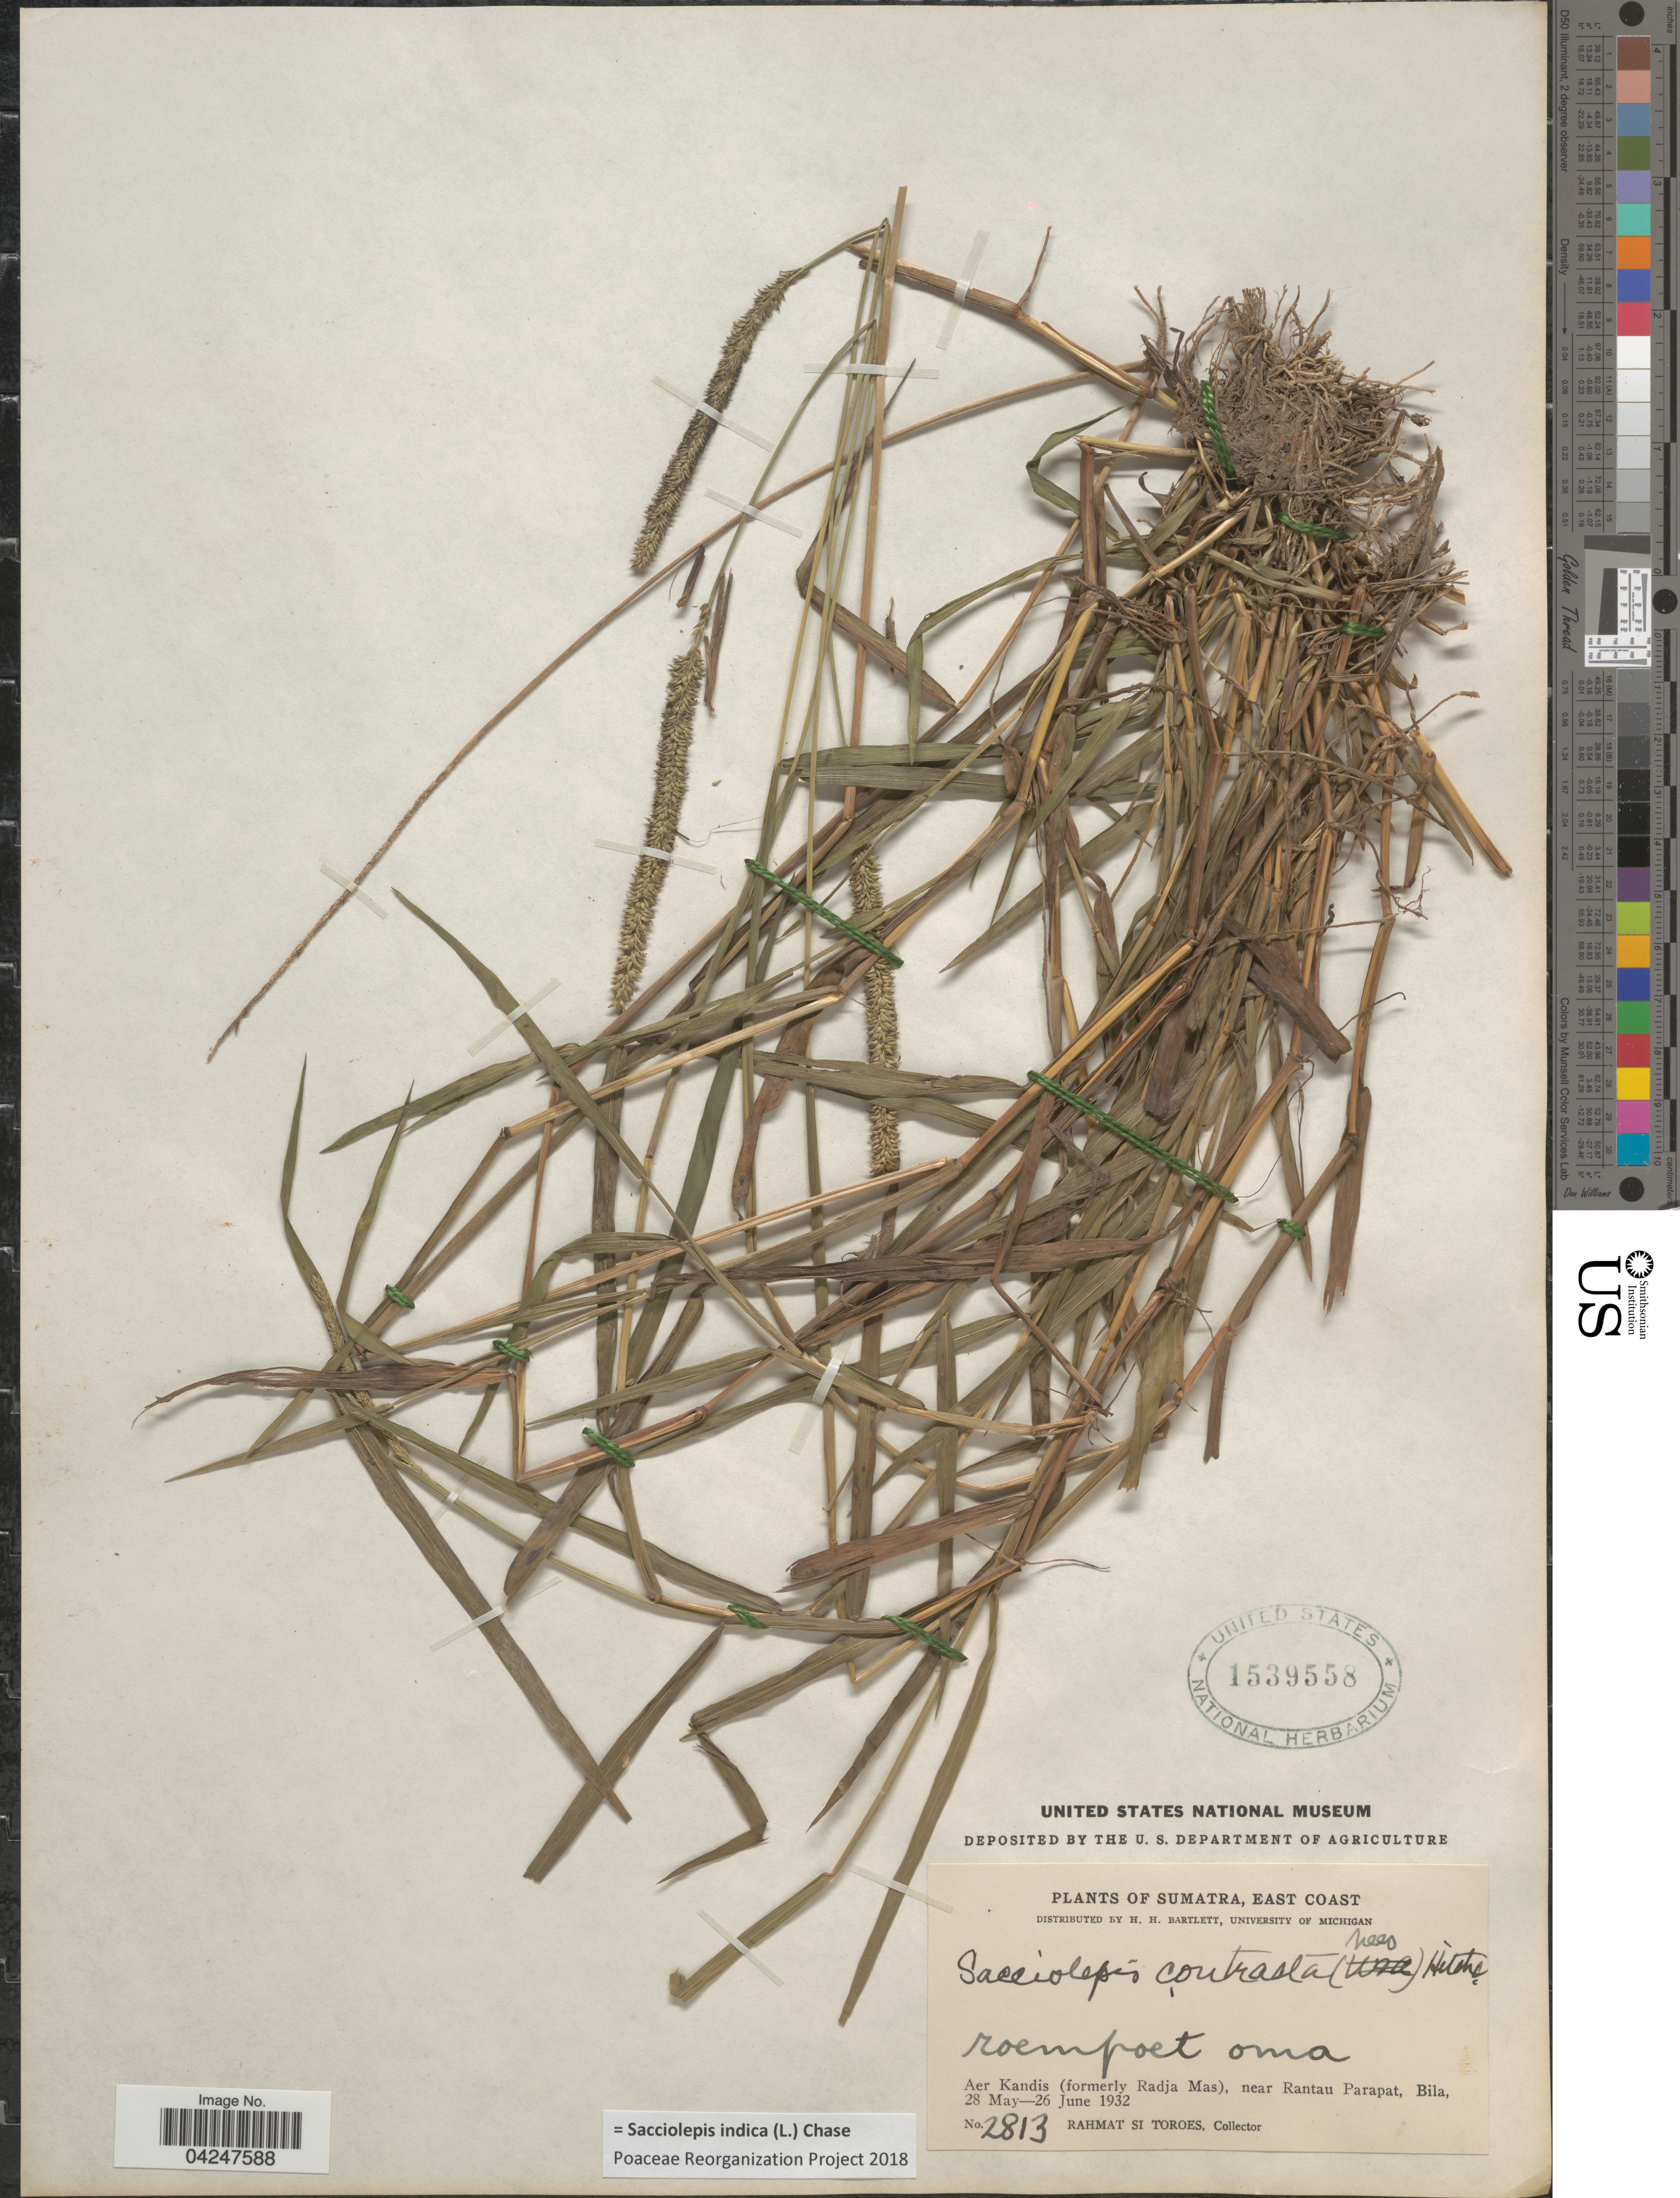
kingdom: Plantae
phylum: Tracheophyta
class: Liliopsida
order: Poales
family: Poaceae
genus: Sacciolepis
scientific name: Sacciolepis indica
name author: (L.) Chase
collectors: Rahmat Si Boeea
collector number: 2813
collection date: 1932-05-28/1932-06-26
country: Indonesia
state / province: Sumatra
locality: East Coast. Roempoet Oma. Aer Kandis (formerly Radja Mas), near Rantau Parapat, Bila.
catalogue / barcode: US 1539558